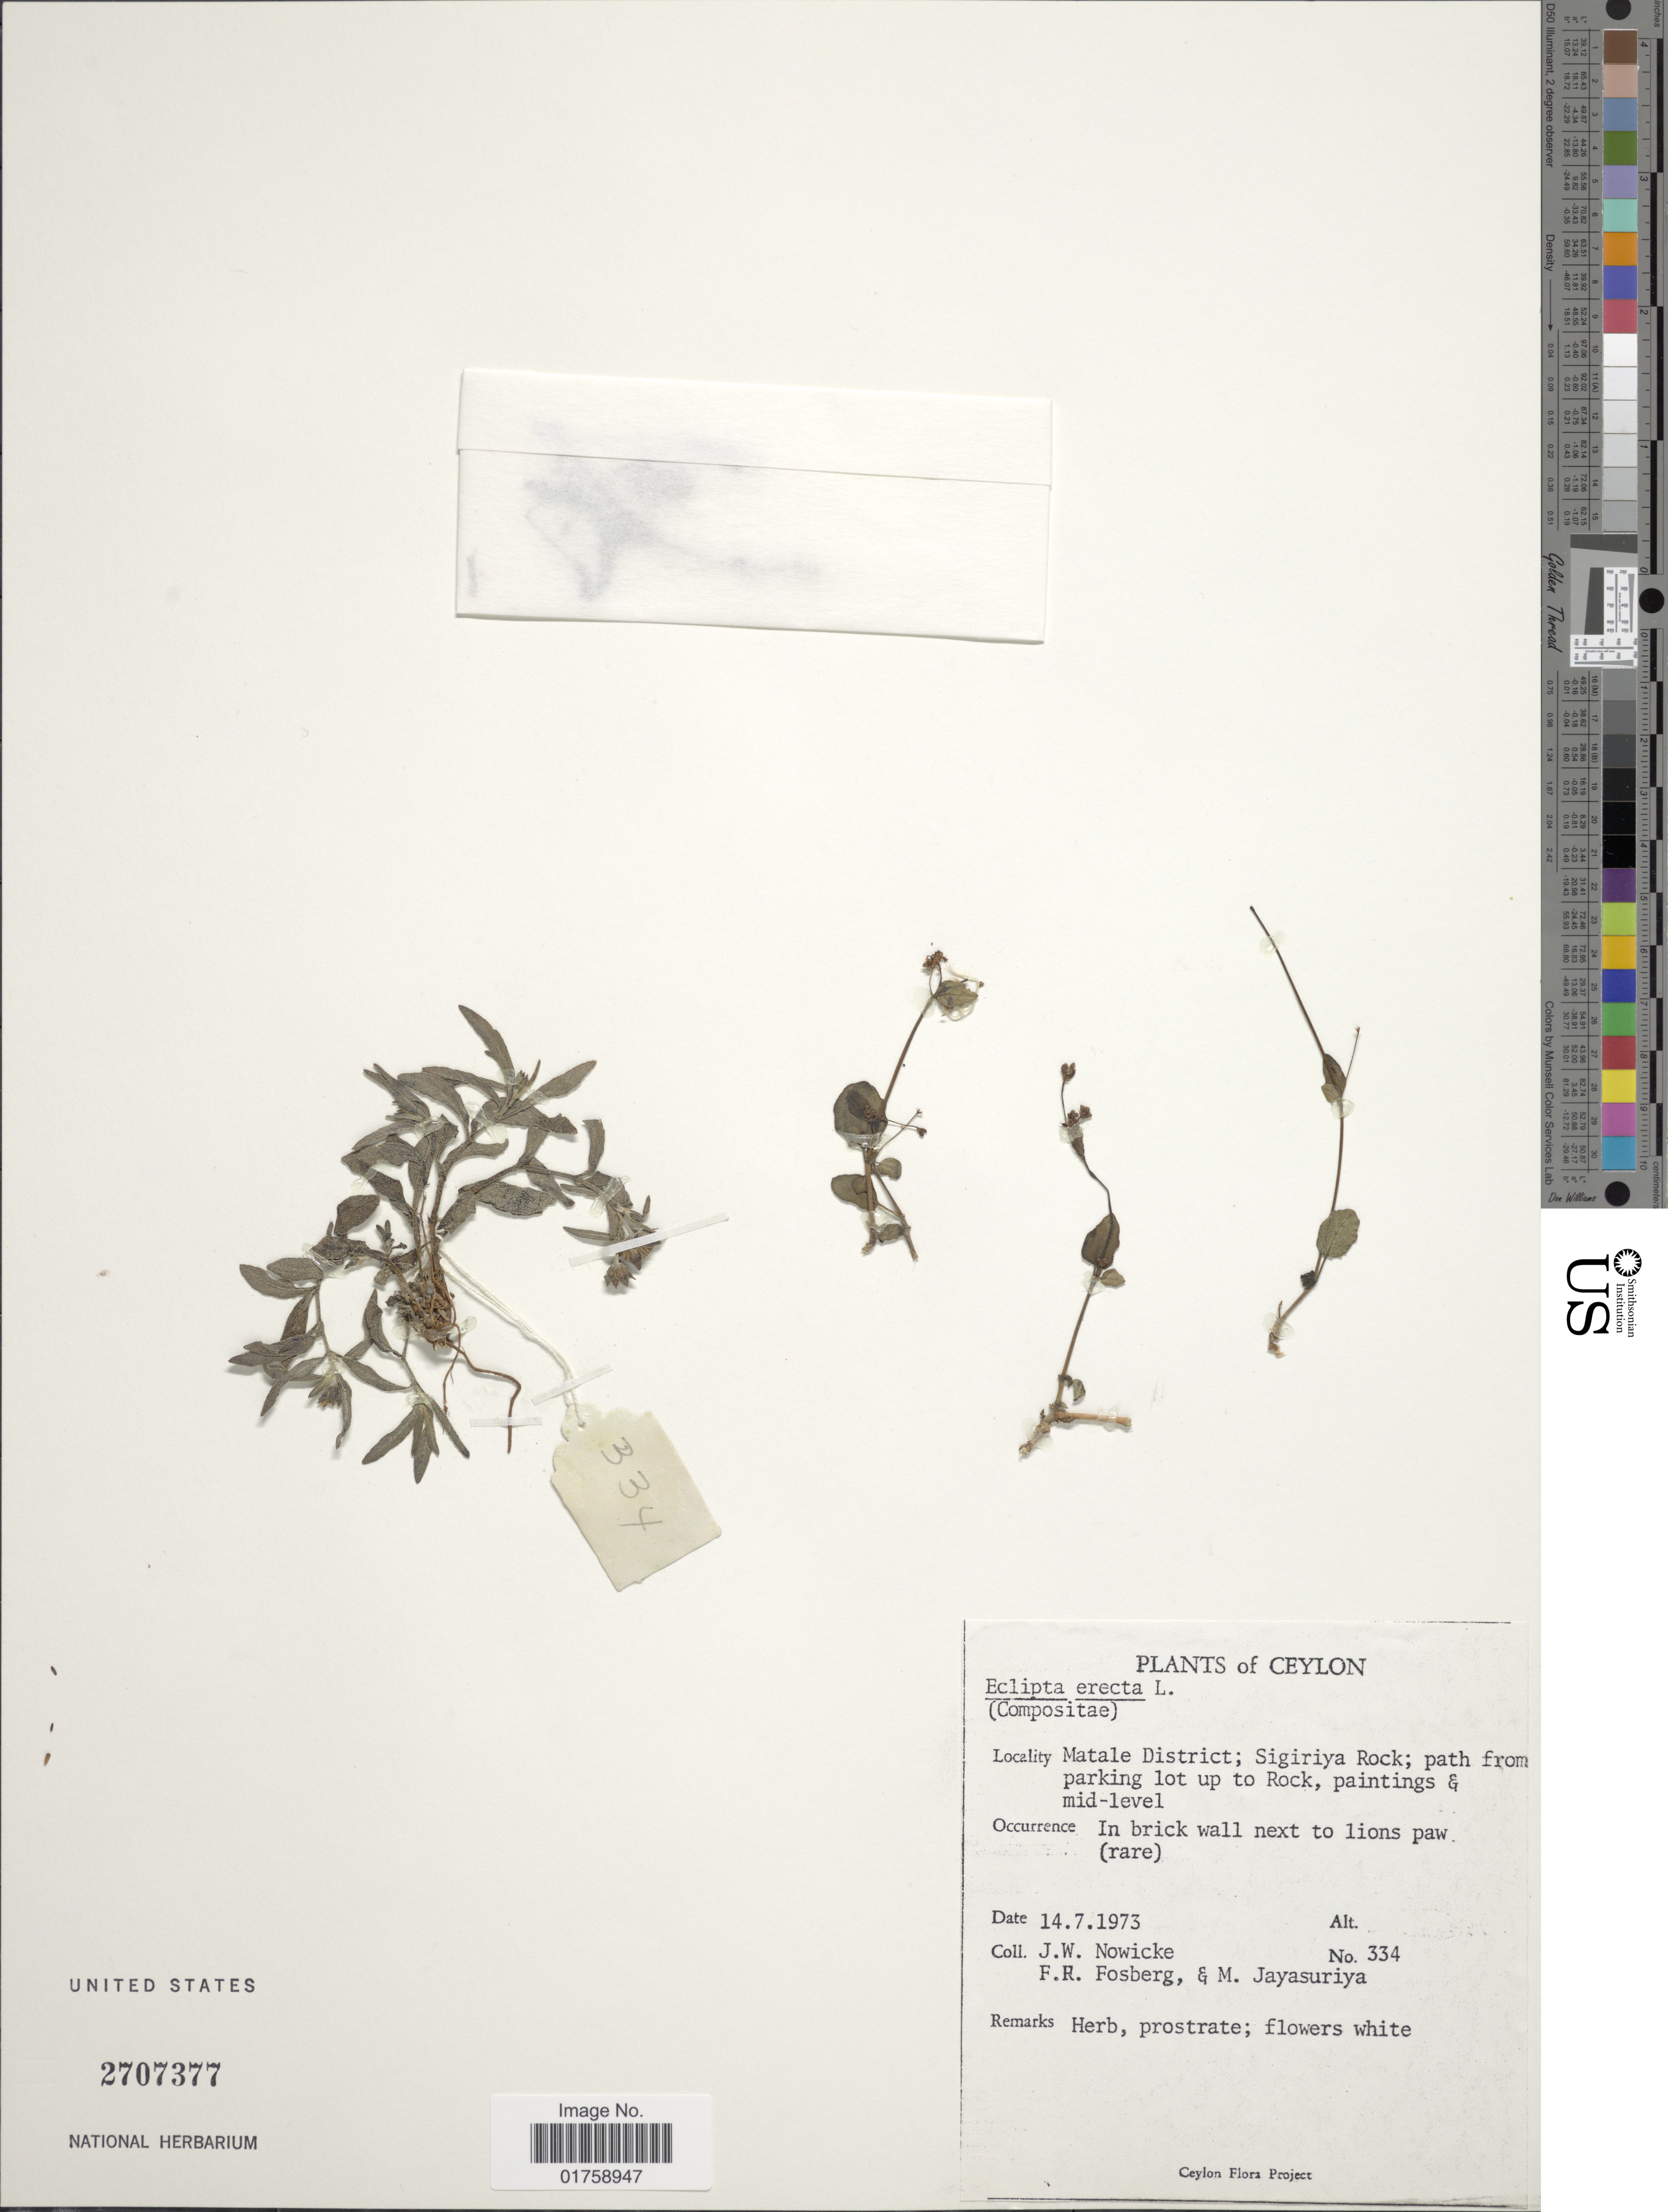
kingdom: Plantae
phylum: Tracheophyta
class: Magnoliopsida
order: Asterales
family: Asteraceae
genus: Eclipta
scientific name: Eclipta erecta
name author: L.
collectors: J. W. Nowicke, F. R. Fosberg & M. Jayasuriya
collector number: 334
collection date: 1973-07-14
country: Sri Lanka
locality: Ceylon. Matale District; Sigiriya Rock; poath from parking lot up to Rock, paintings & mid-level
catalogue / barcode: US 2707377